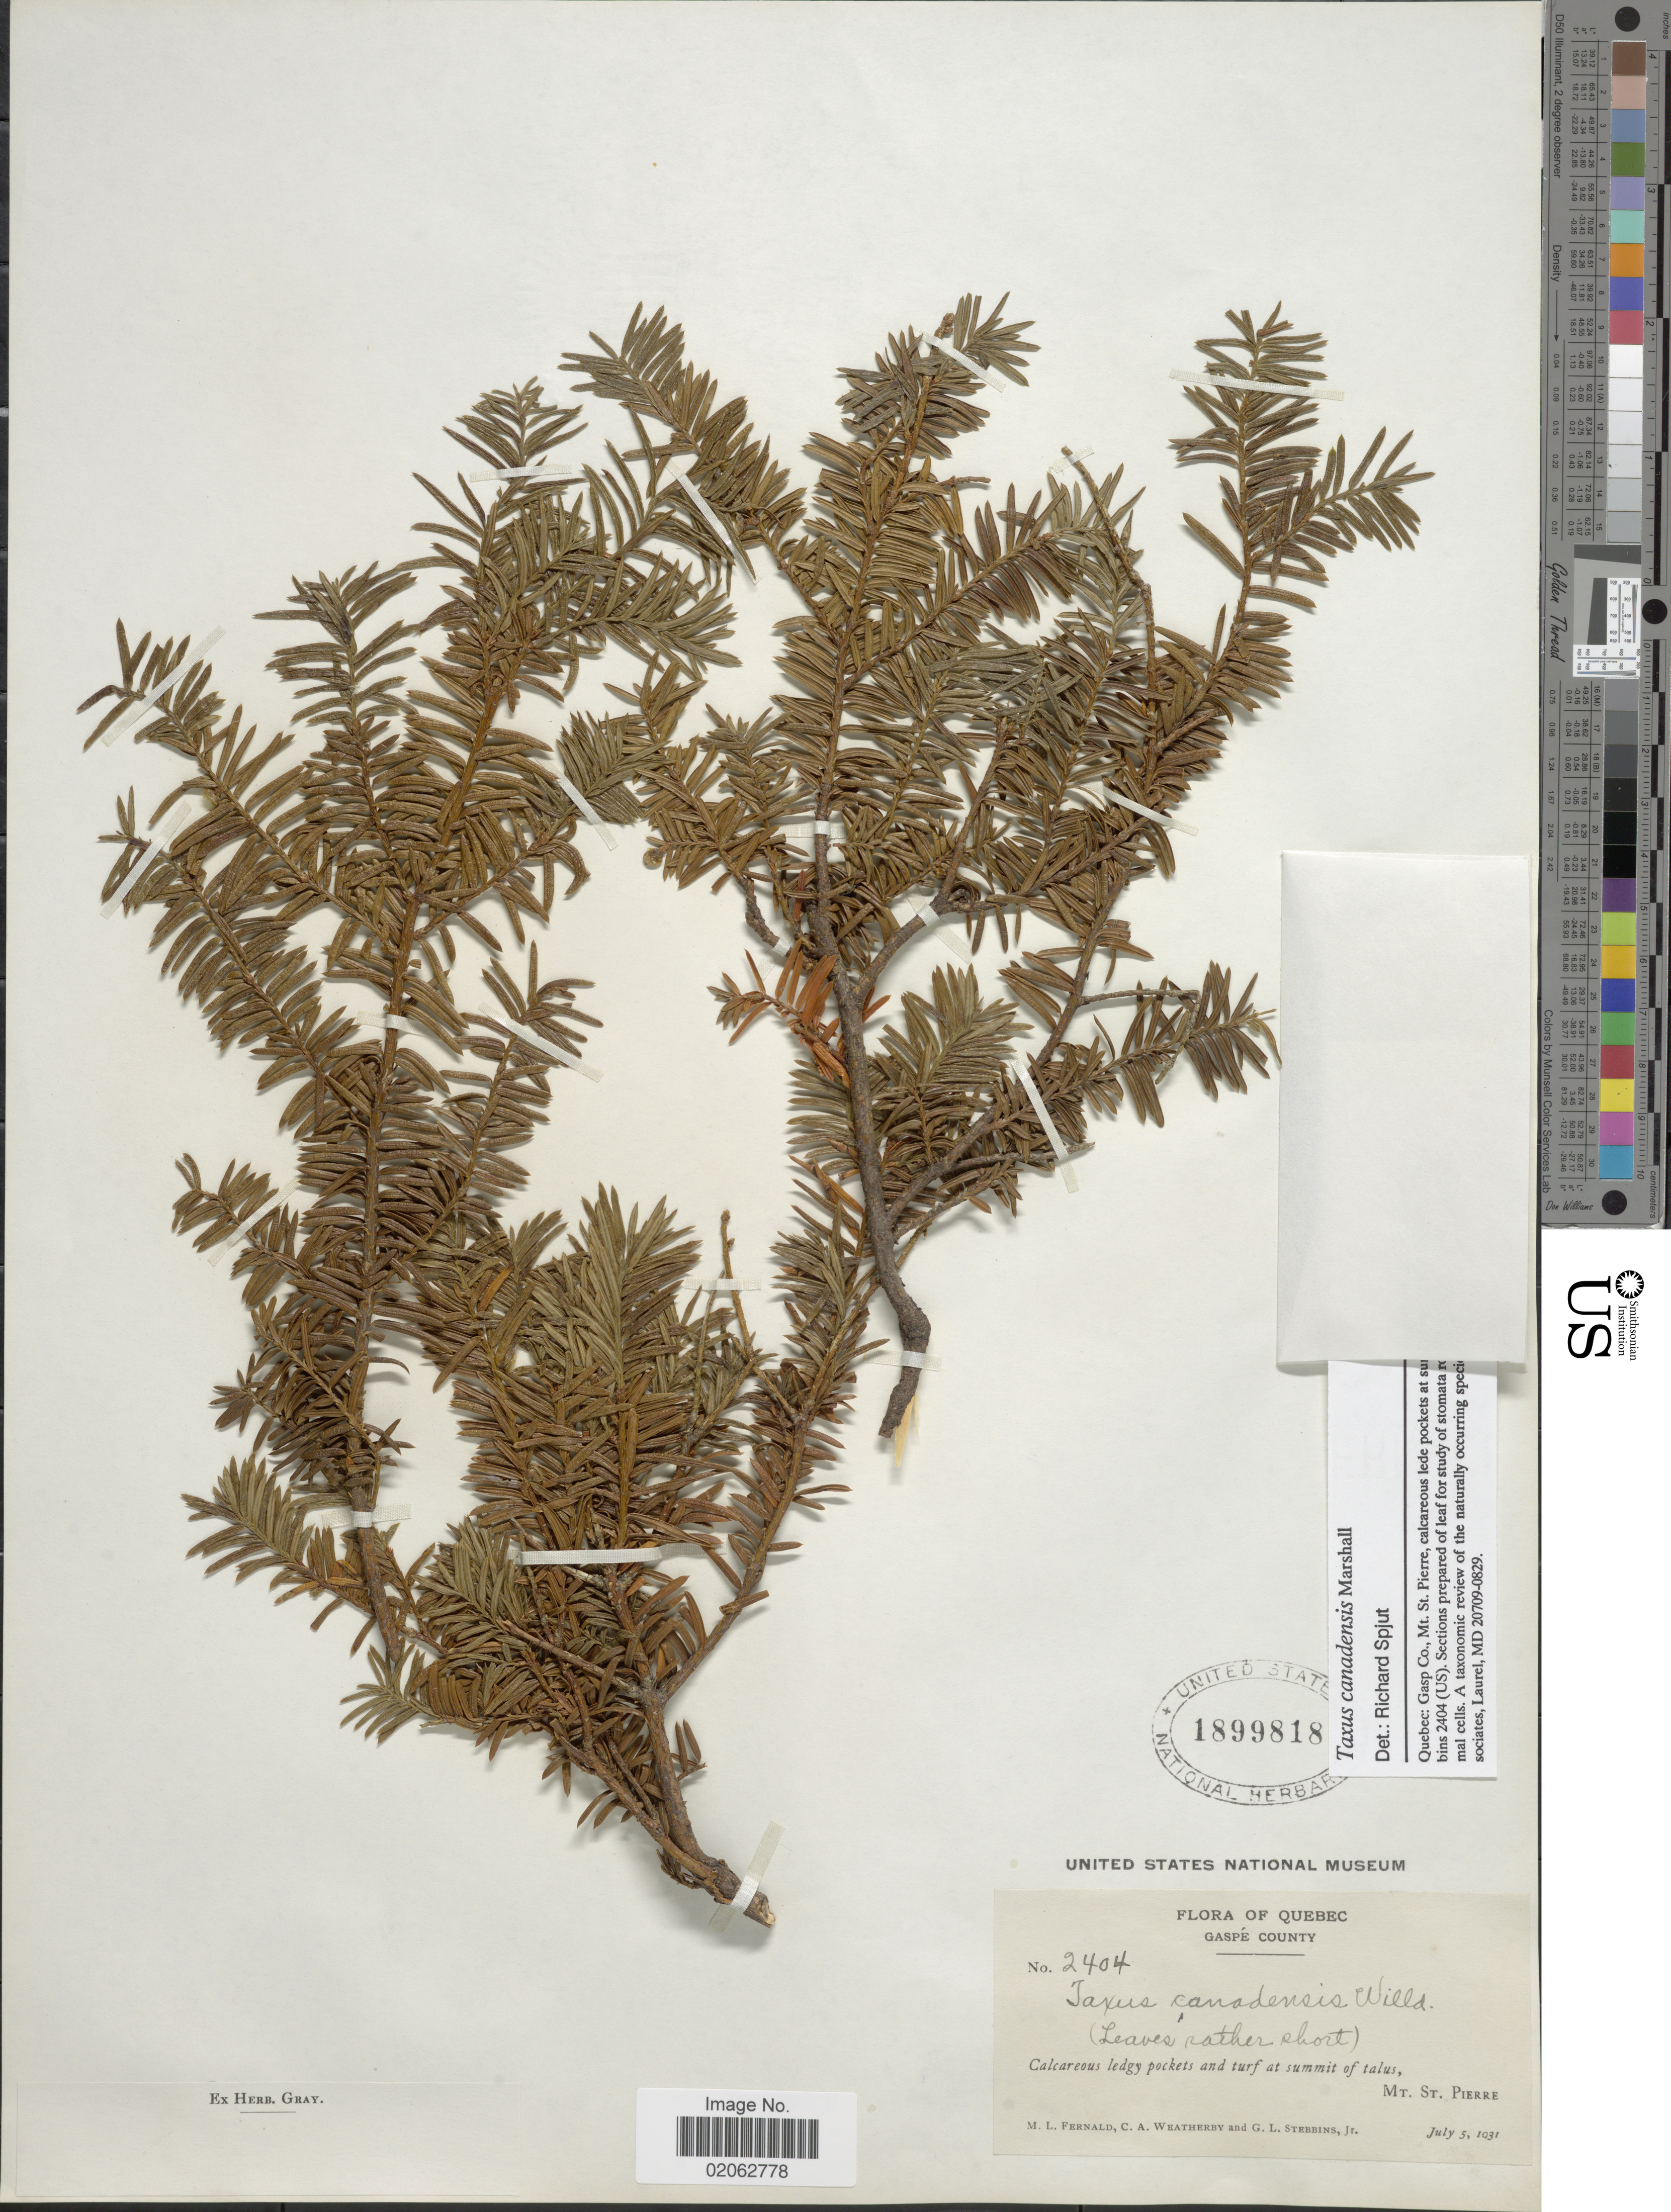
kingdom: Plantae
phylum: Tracheophyta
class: Pinopsida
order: Pinales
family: Taxaceae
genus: Taxus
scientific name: Taxus canadensis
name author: Marshall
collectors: M. L. Fernald, C. A. Weatherby & G. L. Stebbins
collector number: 2404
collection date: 1931-07-05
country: Canada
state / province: Quebec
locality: Gaspe County, Calcareous ledgy pockets and turf at summit of talus, Mt. St. Pierre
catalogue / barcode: US 1899818